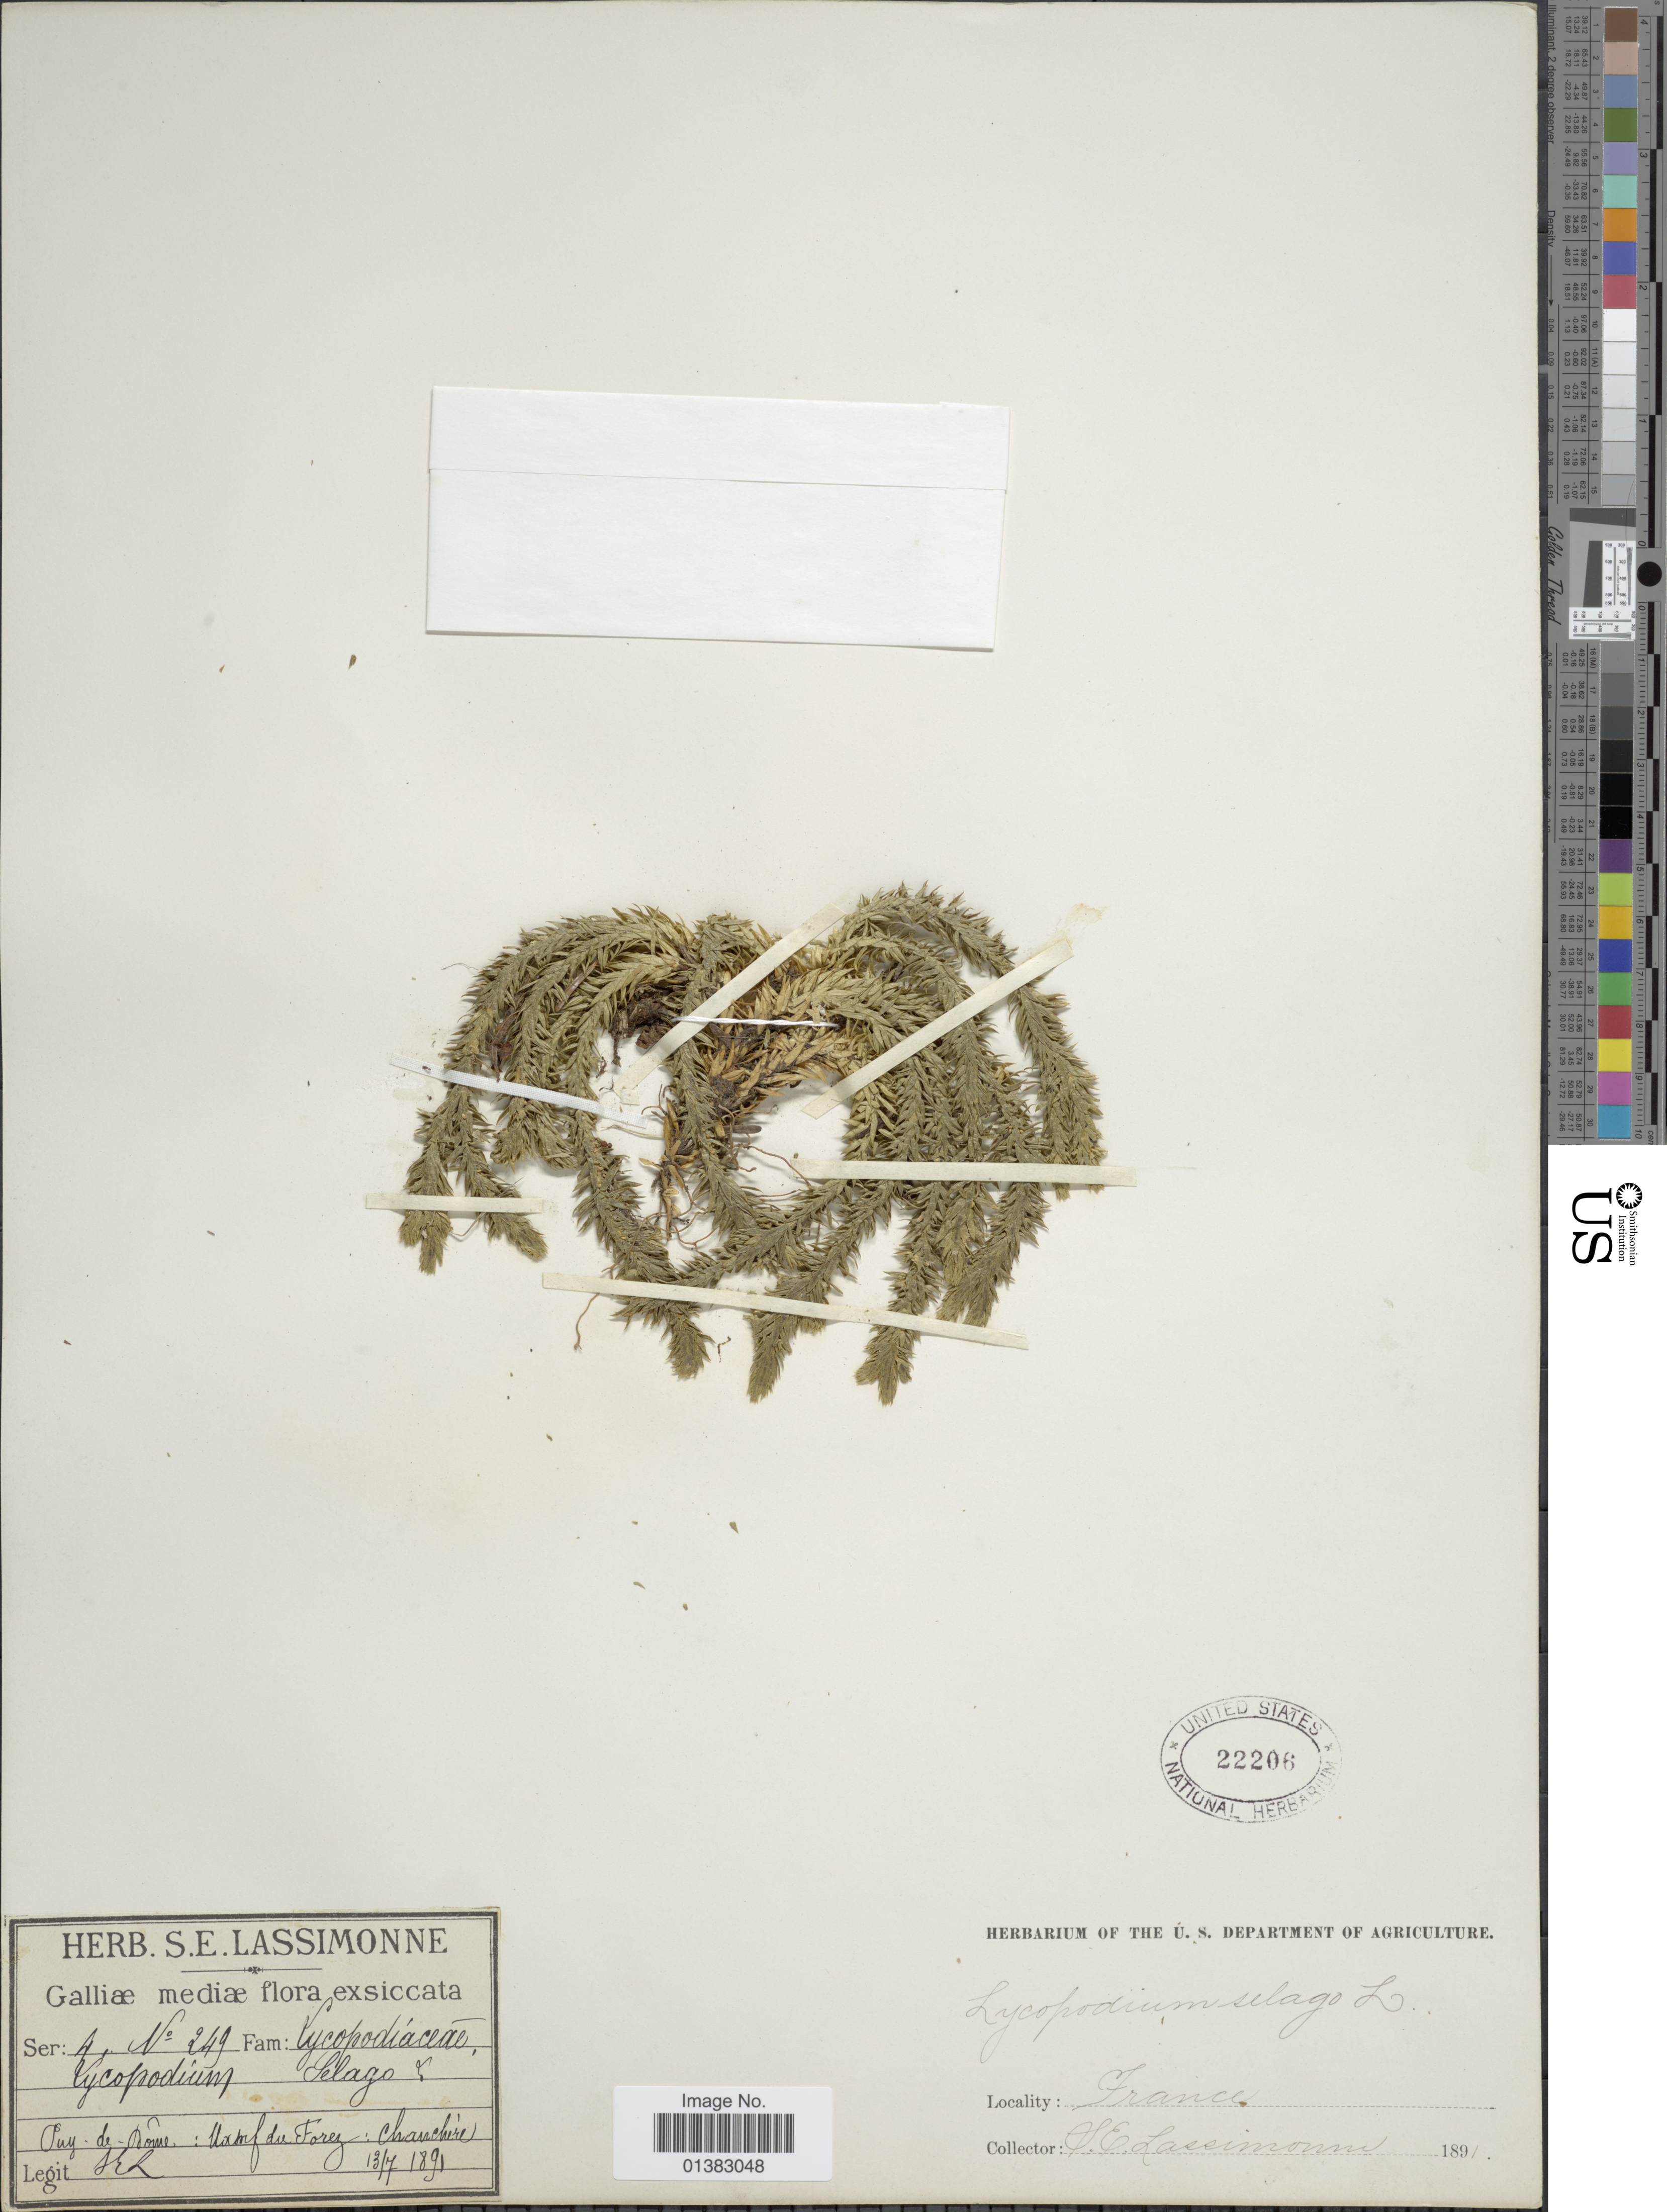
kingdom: Plantae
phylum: Tracheophyta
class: Lycopodiopsida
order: Lycopodiales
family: Lycopodiaceae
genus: Huperzia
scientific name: Huperzia selago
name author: (L.) Bernh. ex Schrank & Mart.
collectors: S. Lassimonne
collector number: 249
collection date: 1891-07-13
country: France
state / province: Auvergne-Rhône-Alpes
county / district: Puy-de-Dôme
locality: Puy-de-Dôme: Massif du Forez: Chanchére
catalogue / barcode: US 22206